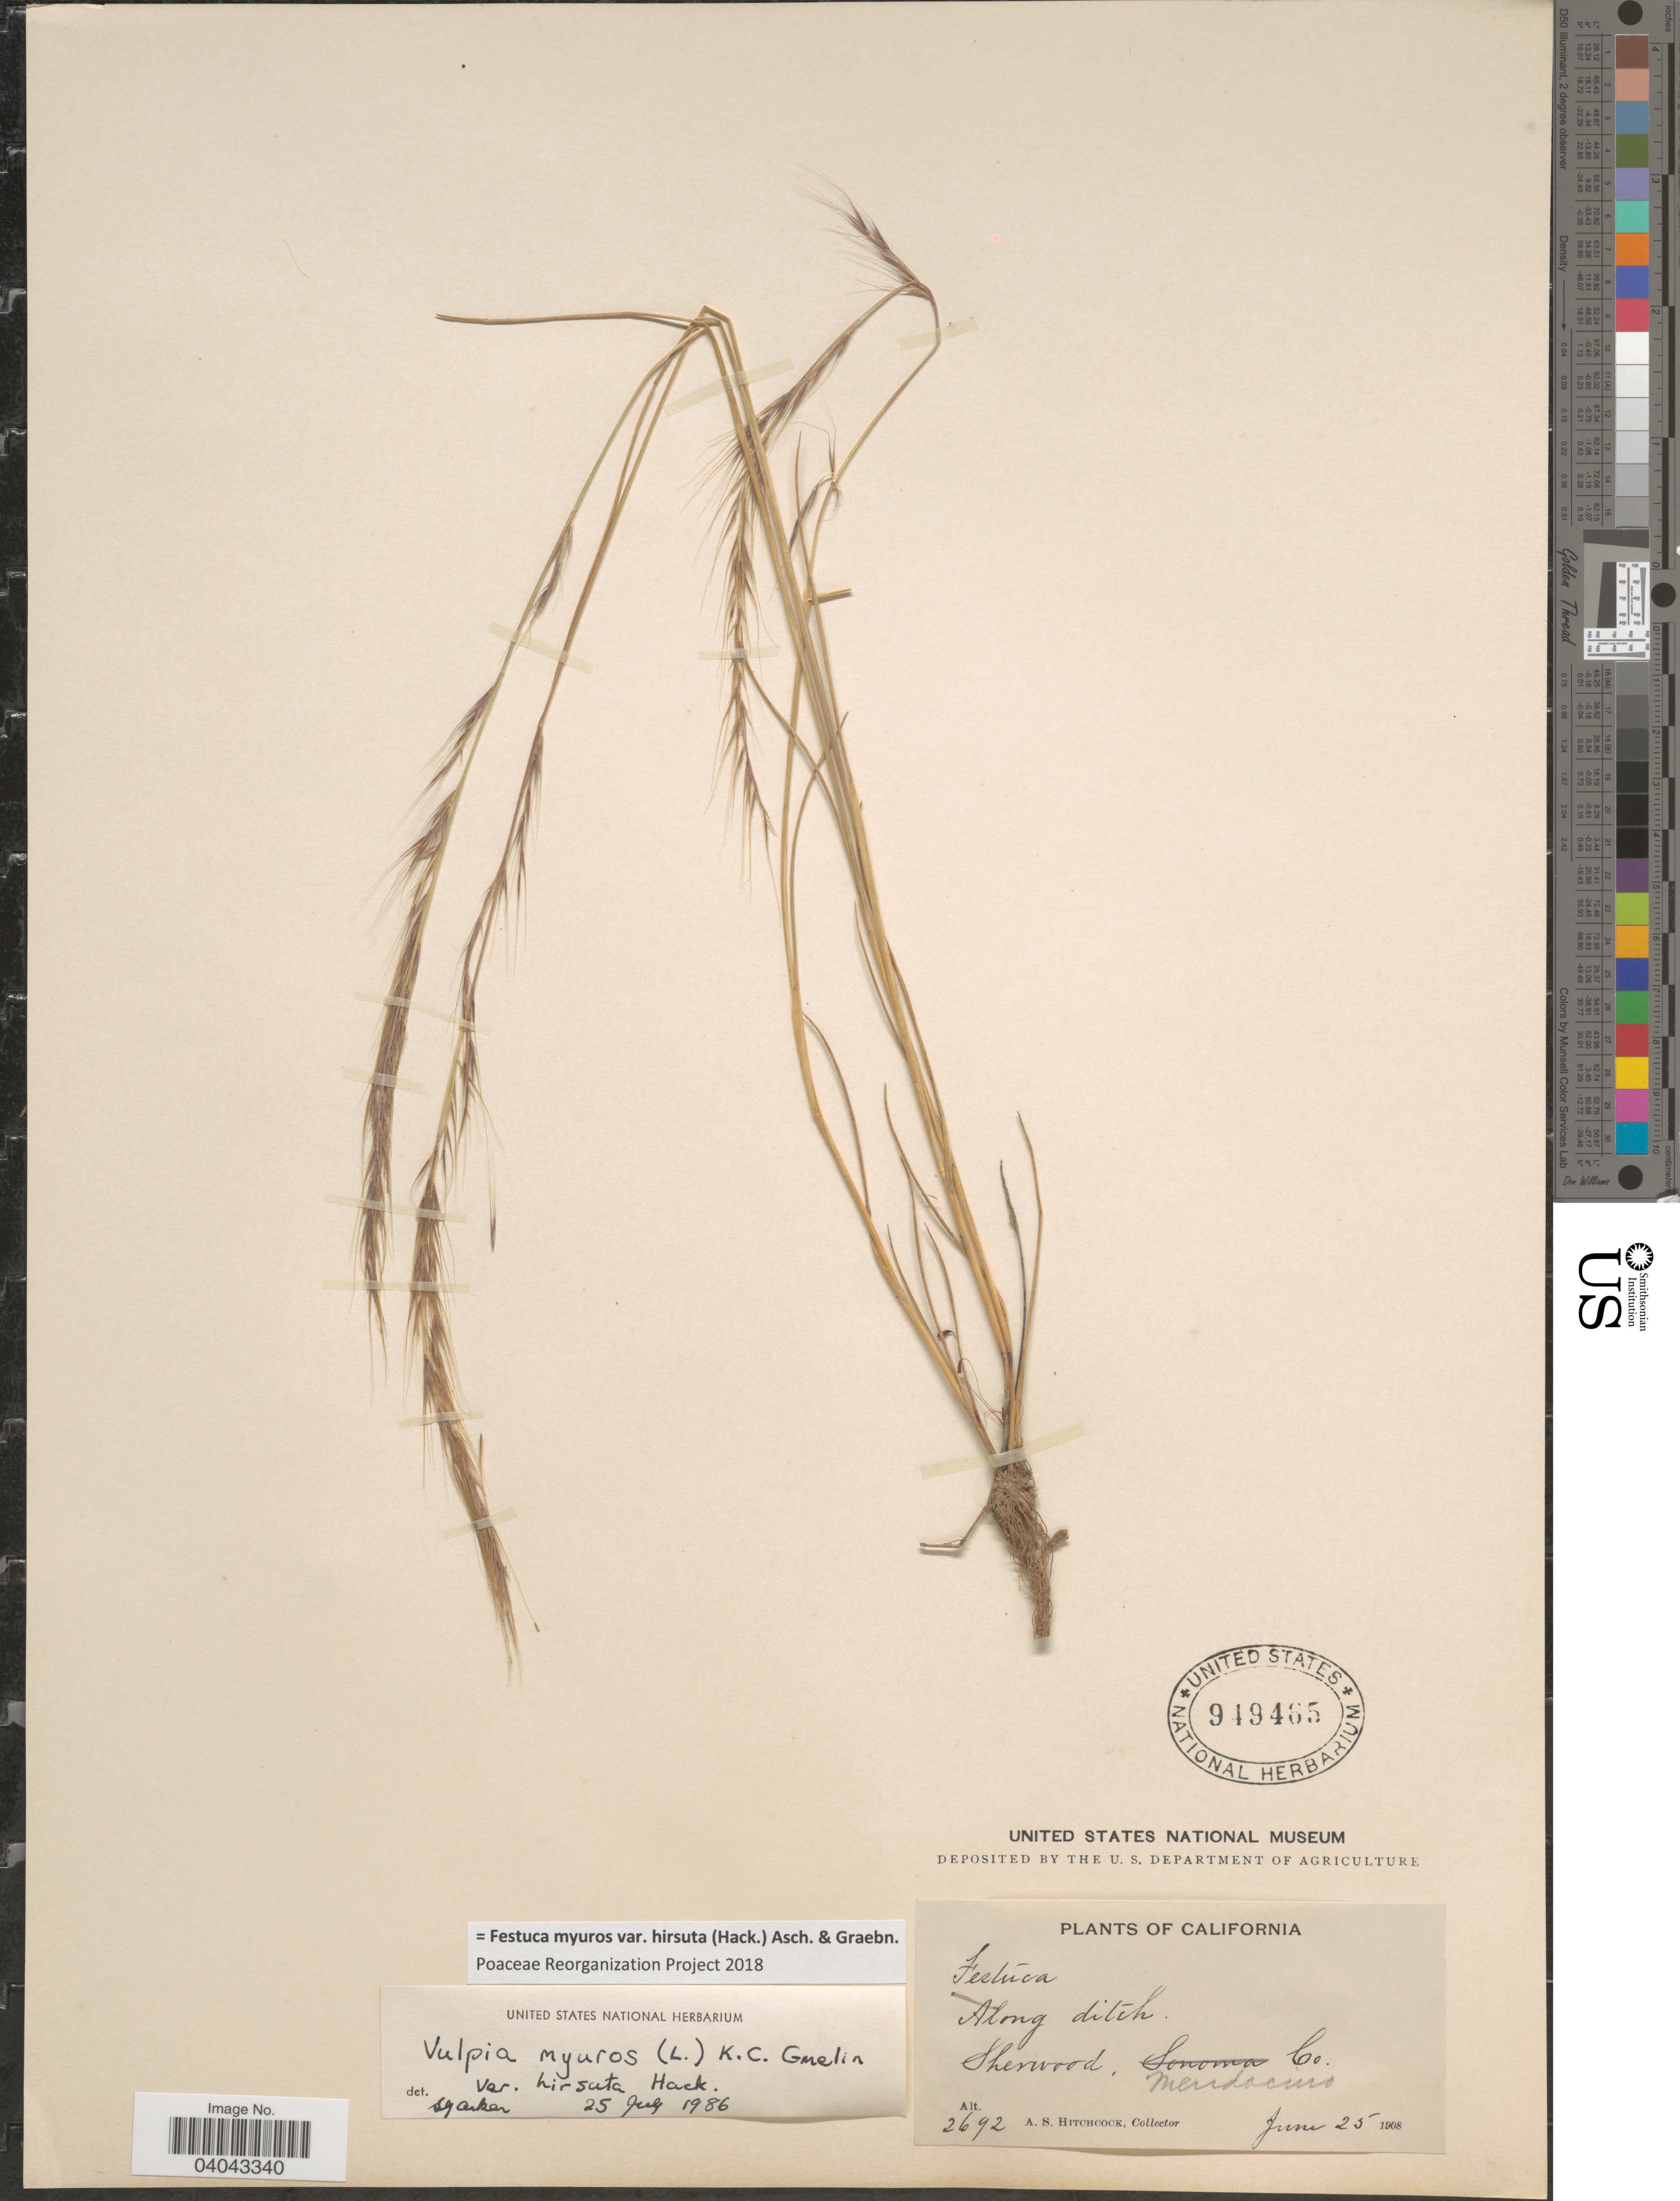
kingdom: Plantae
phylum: Tracheophyta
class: Liliopsida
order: Poales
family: Poaceae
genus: Festuca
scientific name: Festuca myuros var. hirsuta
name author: (Hack.) Asch. & Graebn.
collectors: A. S. Hitchcock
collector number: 2692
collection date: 1908-06-25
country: United States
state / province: California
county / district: Mendocino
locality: Sherwood, Mendocino Co.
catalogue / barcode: US 949465